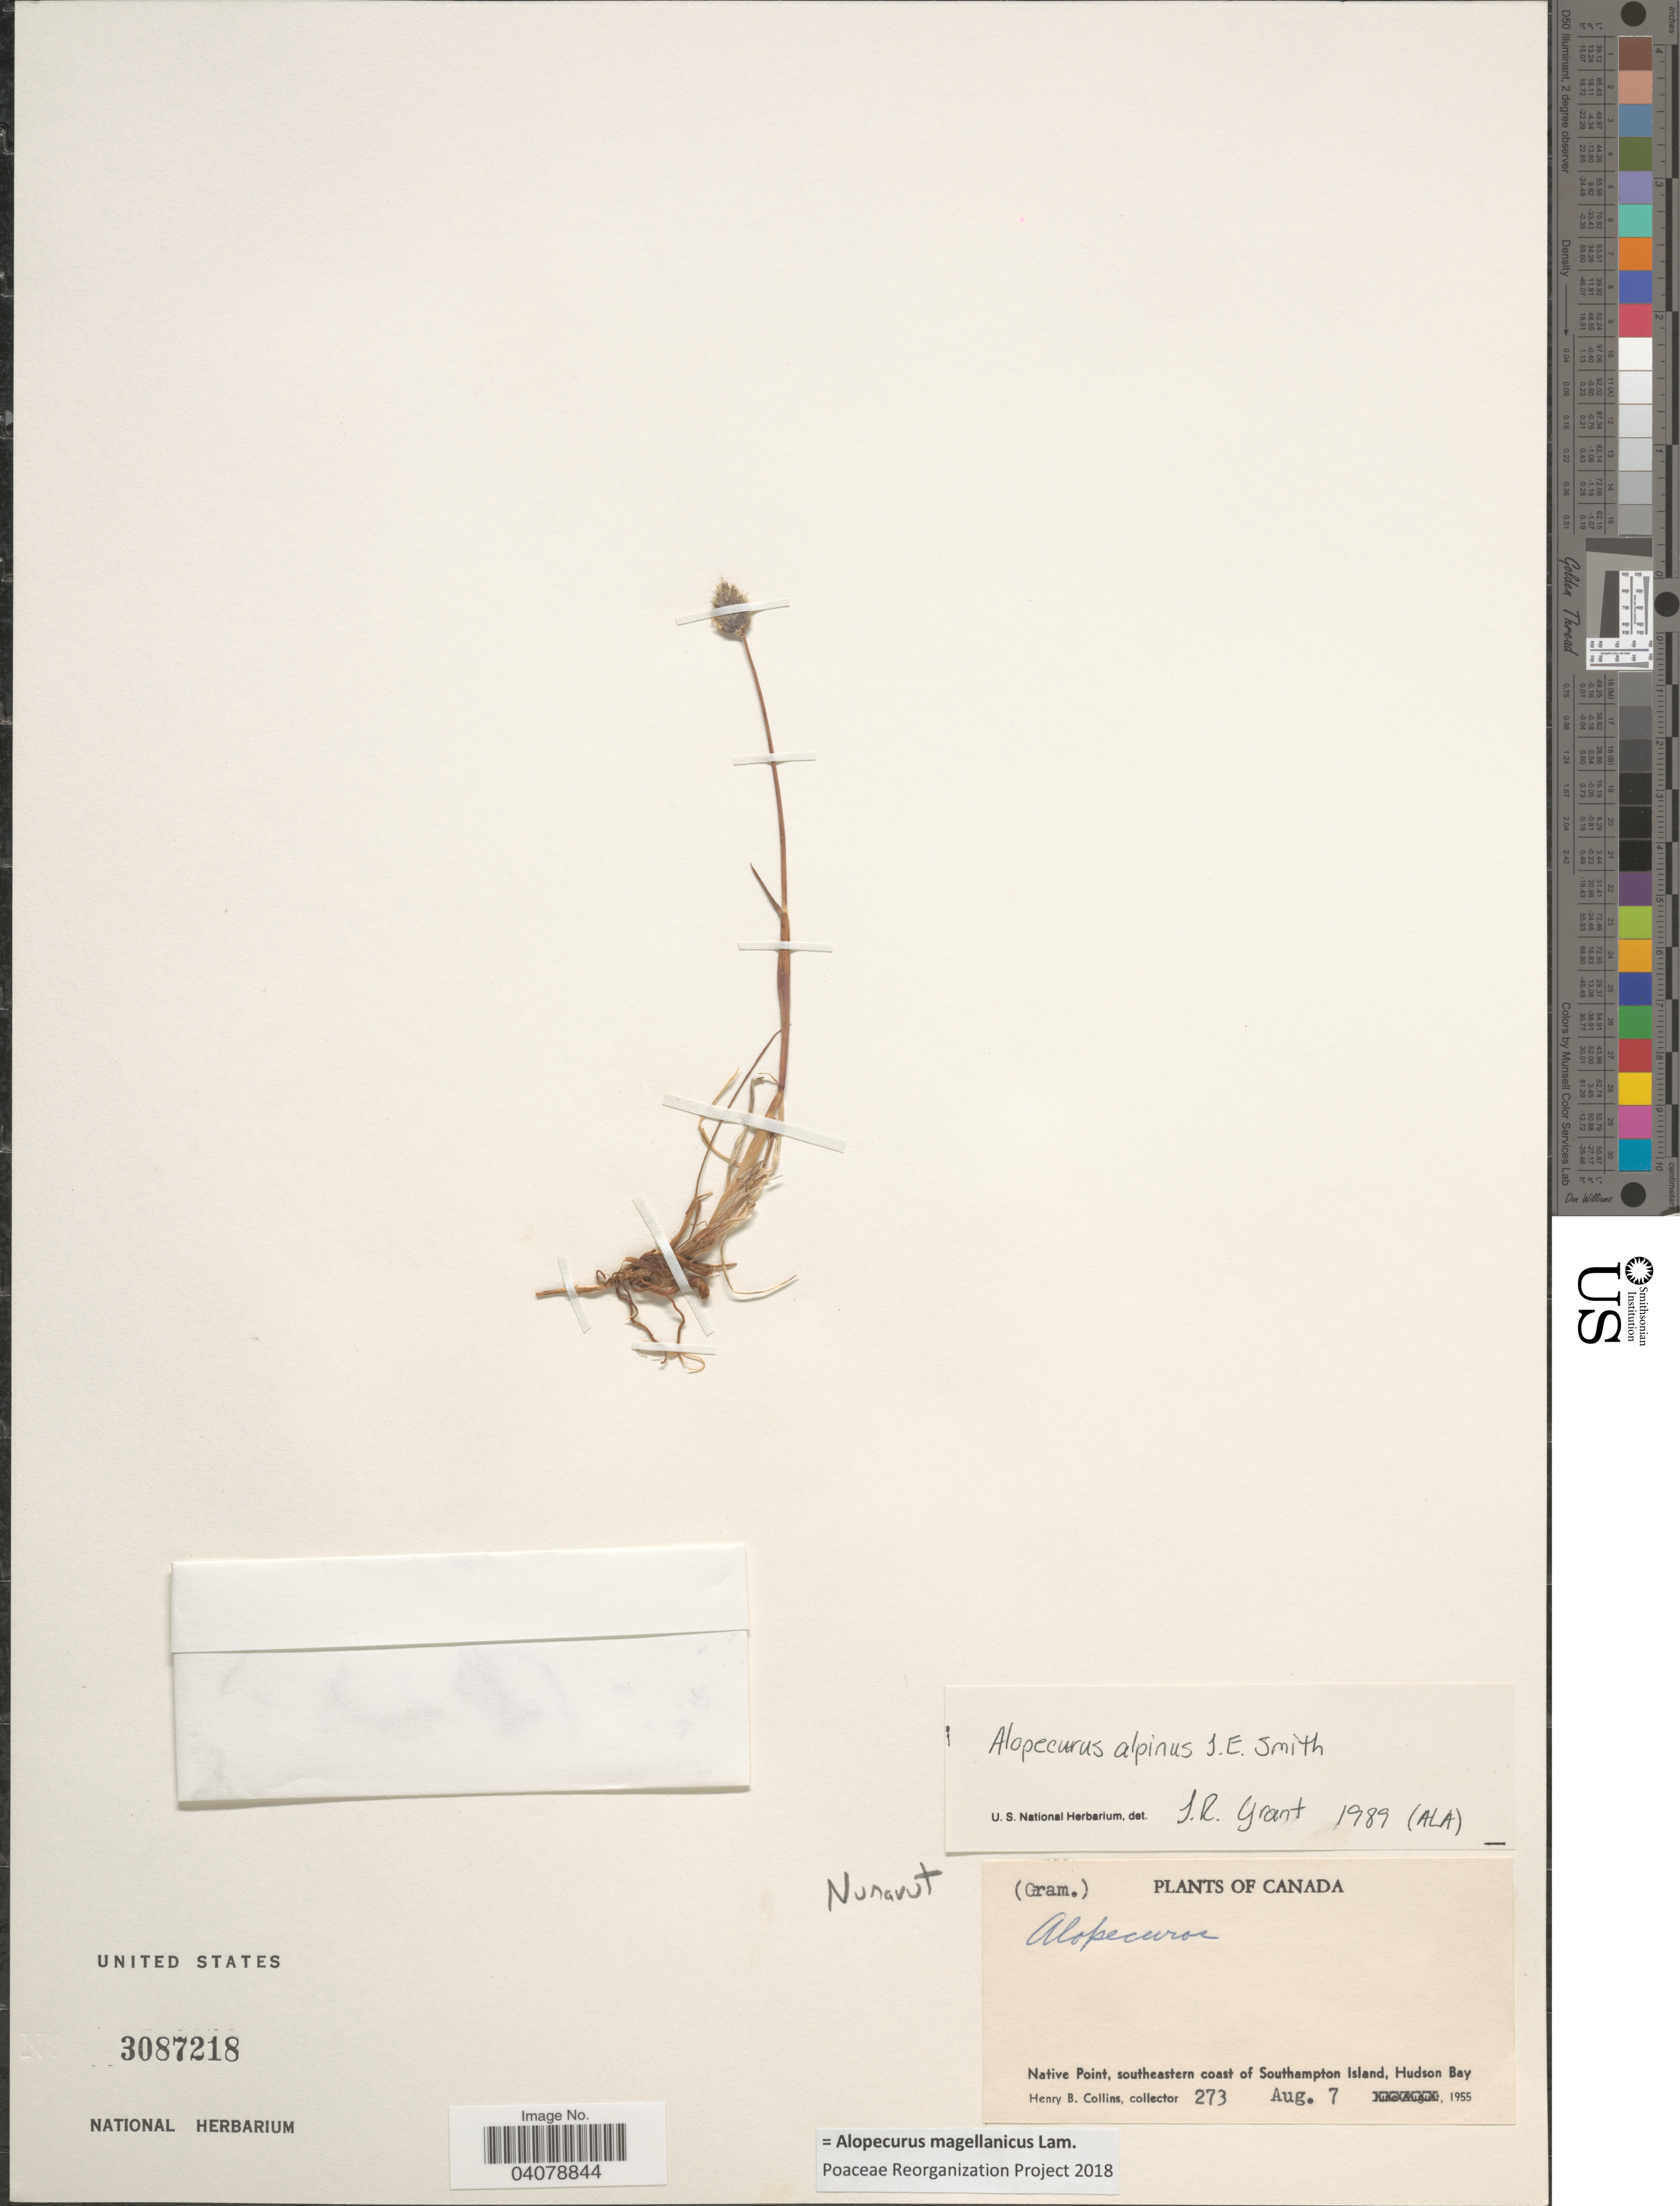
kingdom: Plantae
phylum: Tracheophyta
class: Liliopsida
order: Poales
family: Poaceae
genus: Alopecurus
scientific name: Alopecurus magellanicus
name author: Lam.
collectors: H. Collins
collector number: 273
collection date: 1955-08-07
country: Canada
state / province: Nunavut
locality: Native Point, southeastern coast of Southampton Island, Hudson Bay.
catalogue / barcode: US 3087218